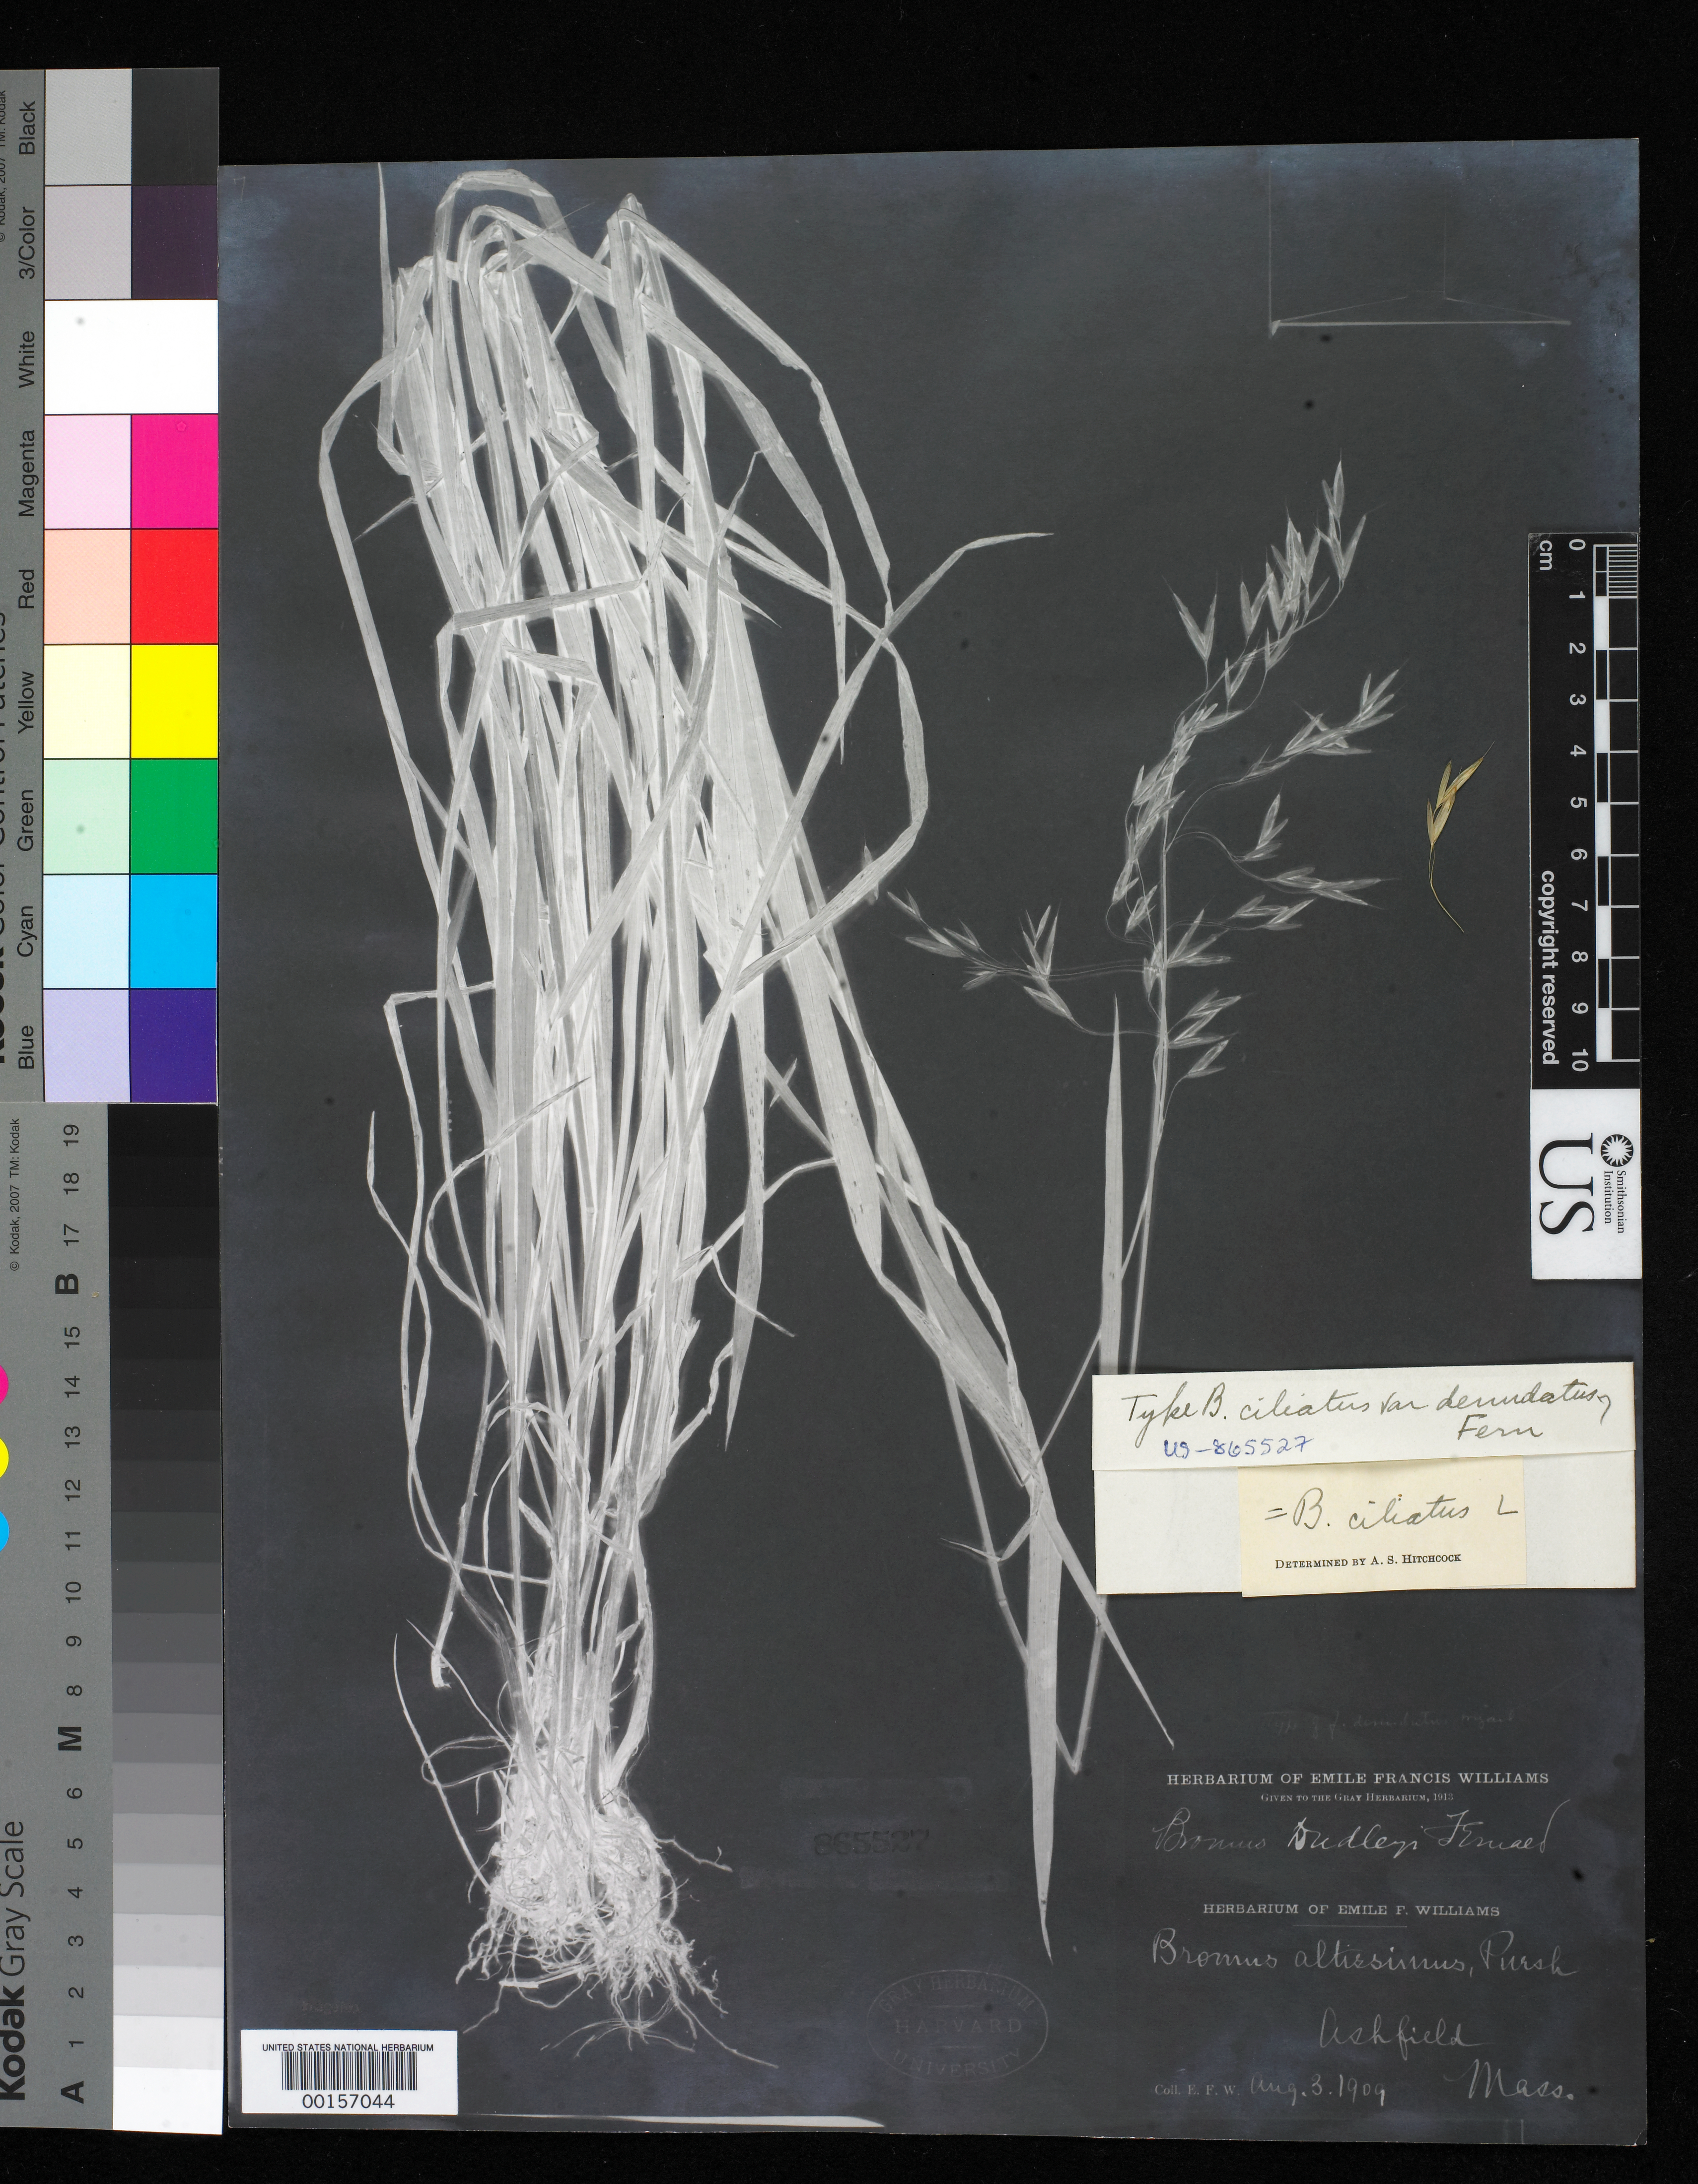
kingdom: Plantae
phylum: Tracheophyta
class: Liliopsida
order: Poales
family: Poaceae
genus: Bromus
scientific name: Bromus ciliatus f. denudatus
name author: Wiegand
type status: Type Fragment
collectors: E. F. Williams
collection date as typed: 03 --- 1909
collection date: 1909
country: United States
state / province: Massachusetts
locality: Ashfield.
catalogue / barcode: US 865527A